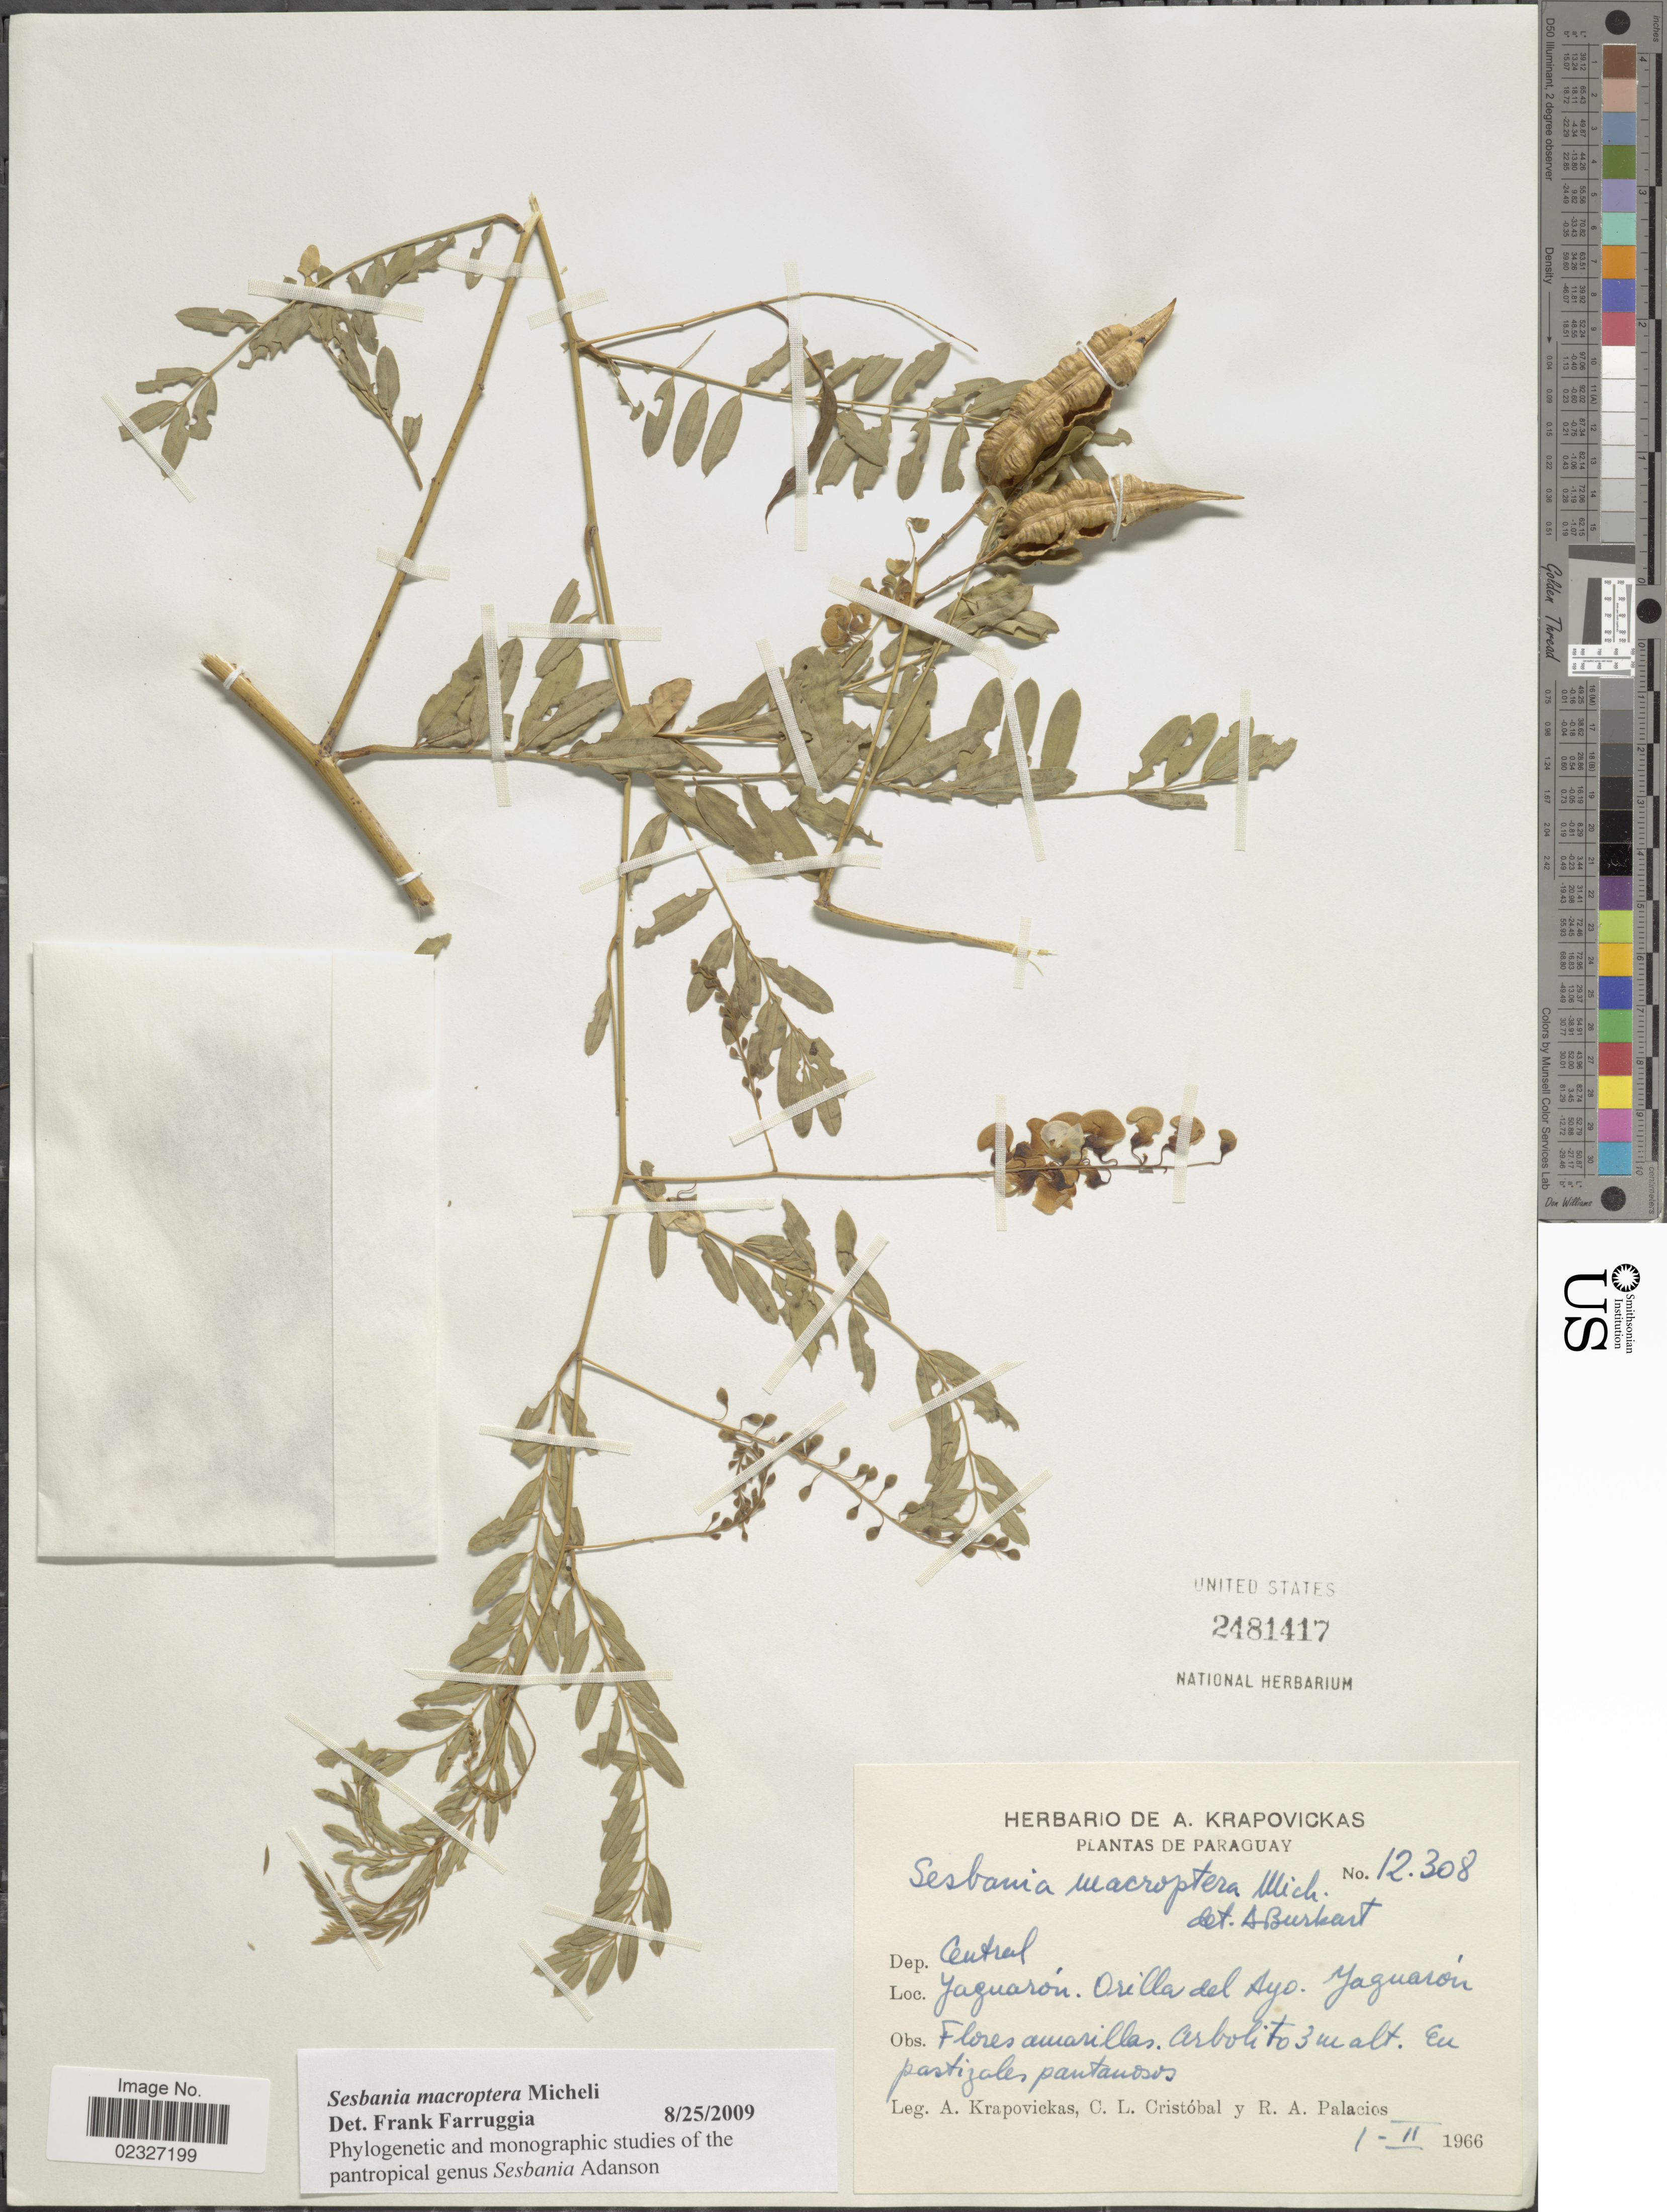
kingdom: Plantae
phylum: Tracheophyta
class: Magnoliopsida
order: Fabales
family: Fabaceae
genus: Sesbania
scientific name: Sesbania macroptera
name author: Micheli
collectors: A. Krapovickas, C. L. Cristóbal & R. Palacios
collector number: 12308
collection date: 1966-02-01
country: Paraguay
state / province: Central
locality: Dep. Central, Jaguarón, Orilla del Ayo, Jaguarón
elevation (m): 3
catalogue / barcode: US 2481417